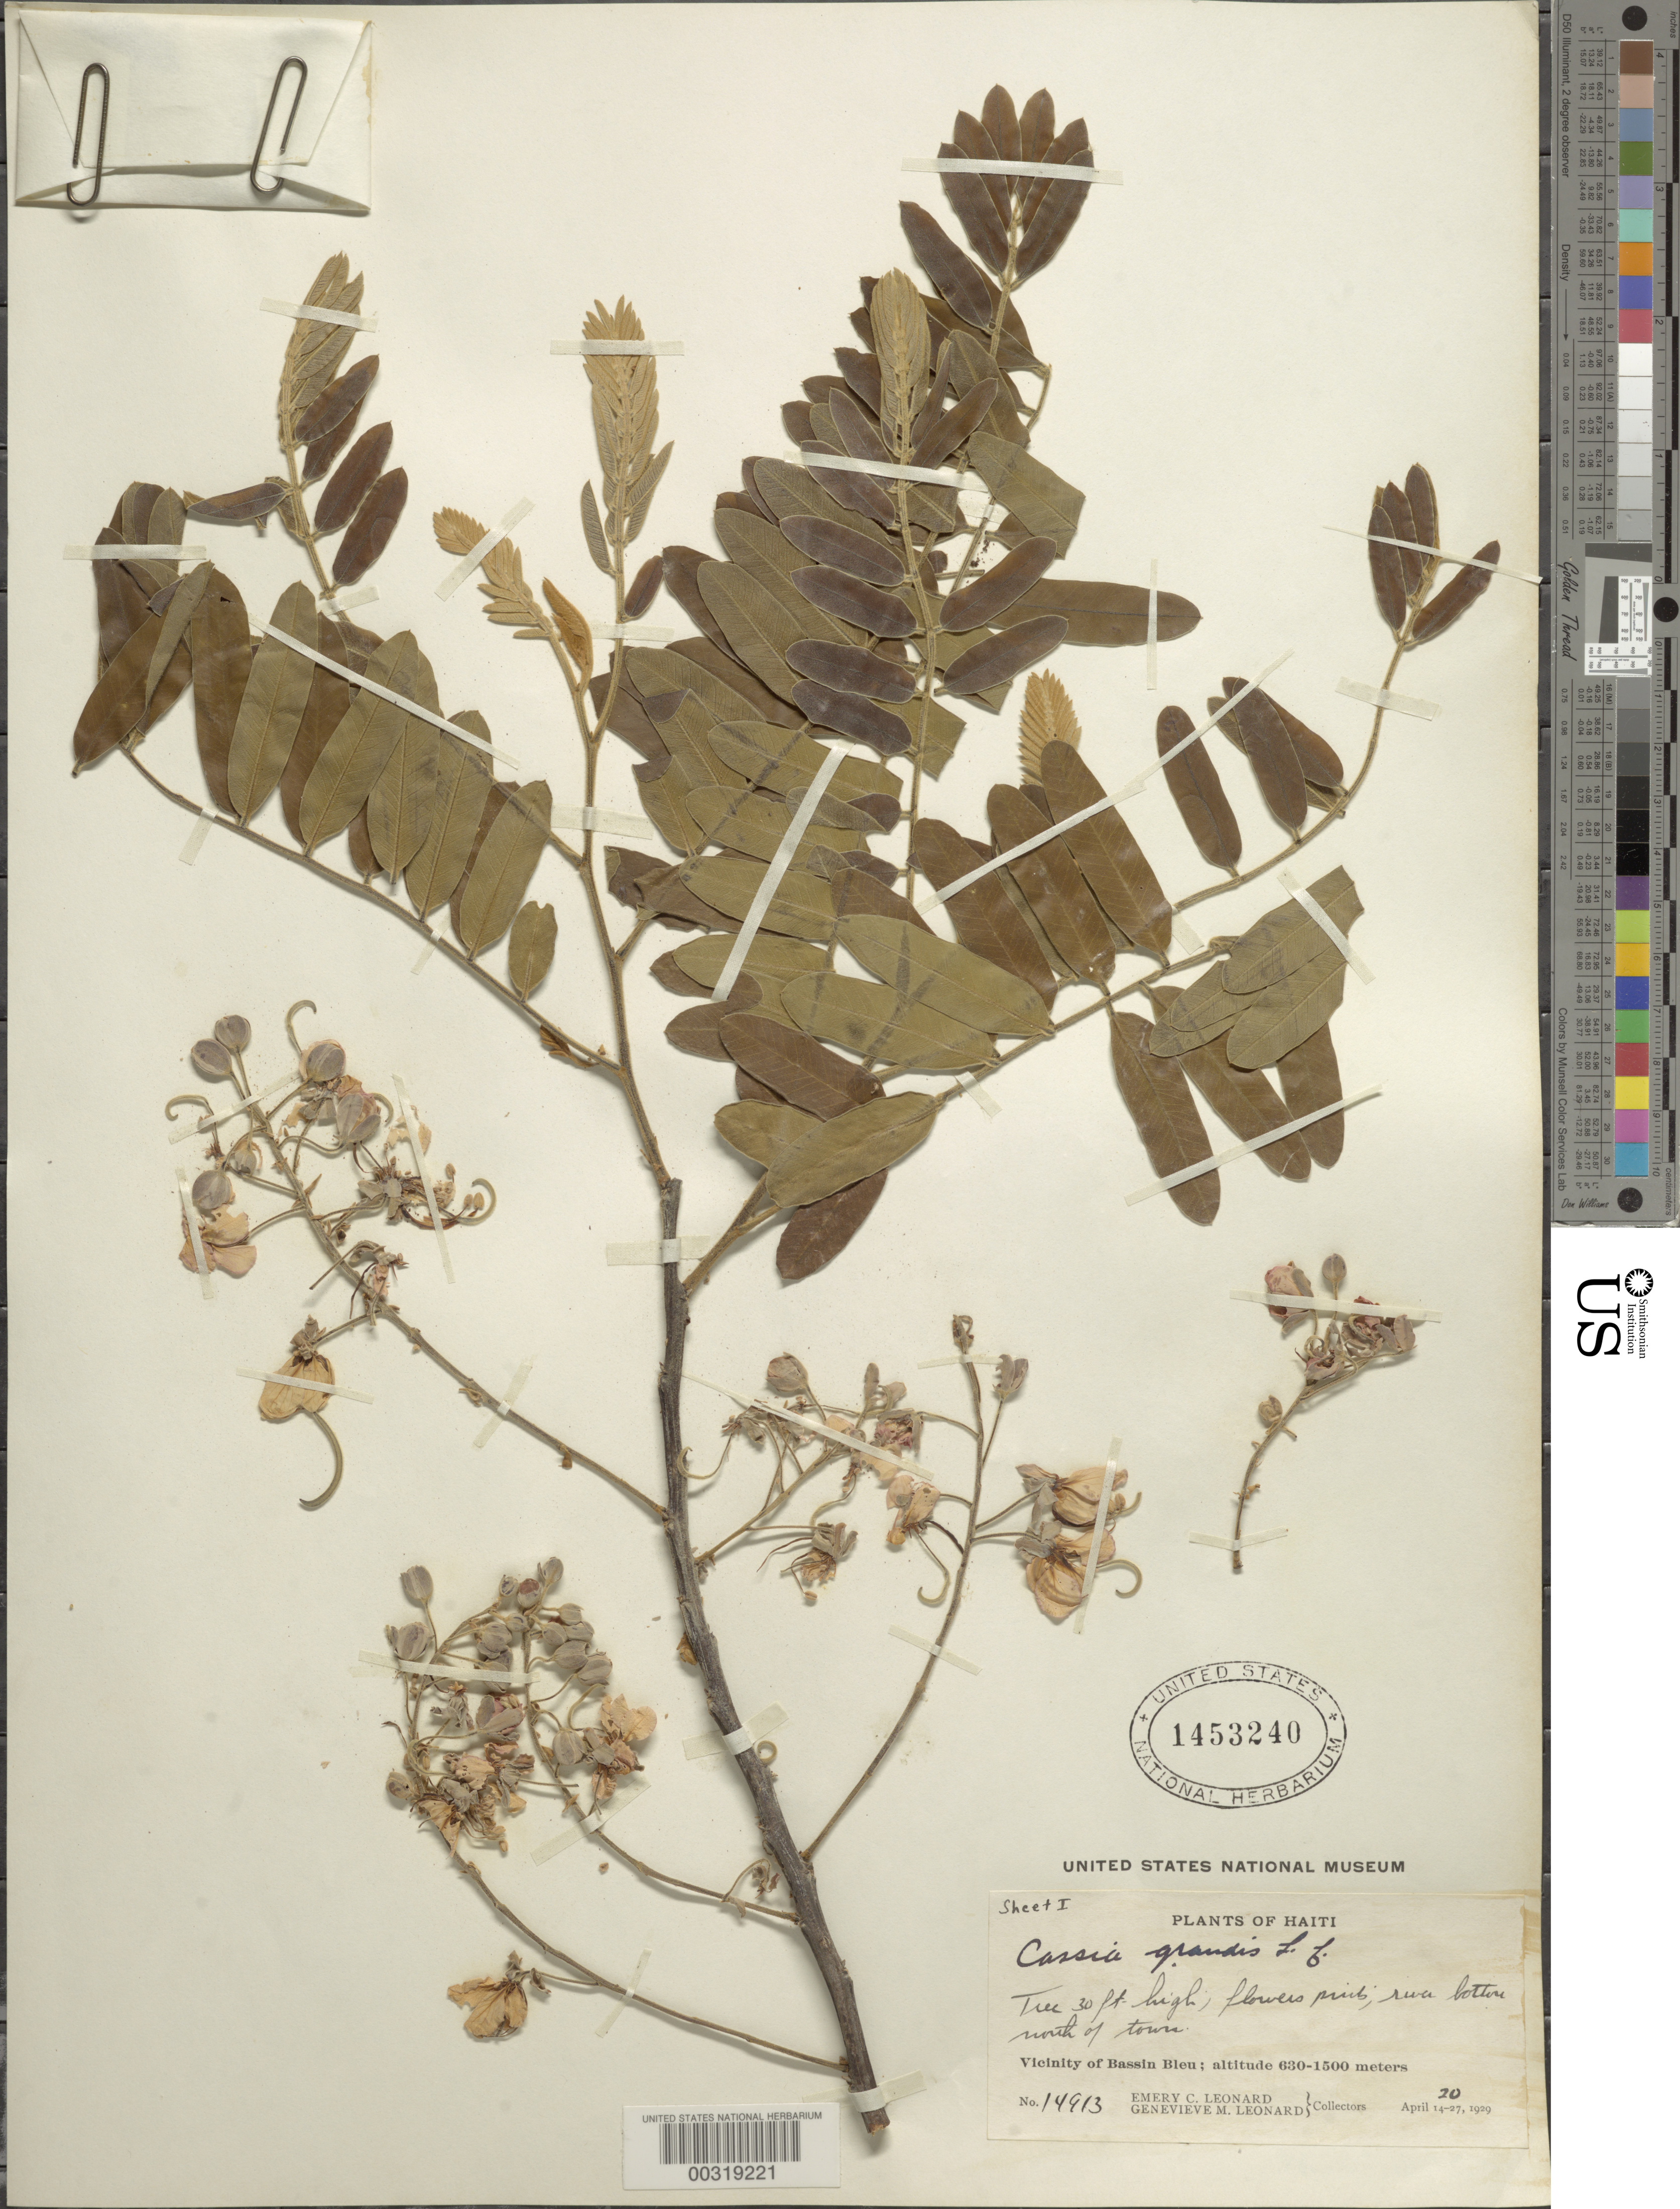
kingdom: Plantae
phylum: Tracheophyta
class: Magnoliopsida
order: Fabales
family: Fabaceae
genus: Cassia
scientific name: Cassia grandis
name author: L. f.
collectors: E. C. Leonard & G. M. Leonard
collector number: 14913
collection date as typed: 20 Apr 1929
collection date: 1929-04-20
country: Haiti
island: Hispaniola Island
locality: Vicinity of bassin bleu; river bottom n of town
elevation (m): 630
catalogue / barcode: US 1453240